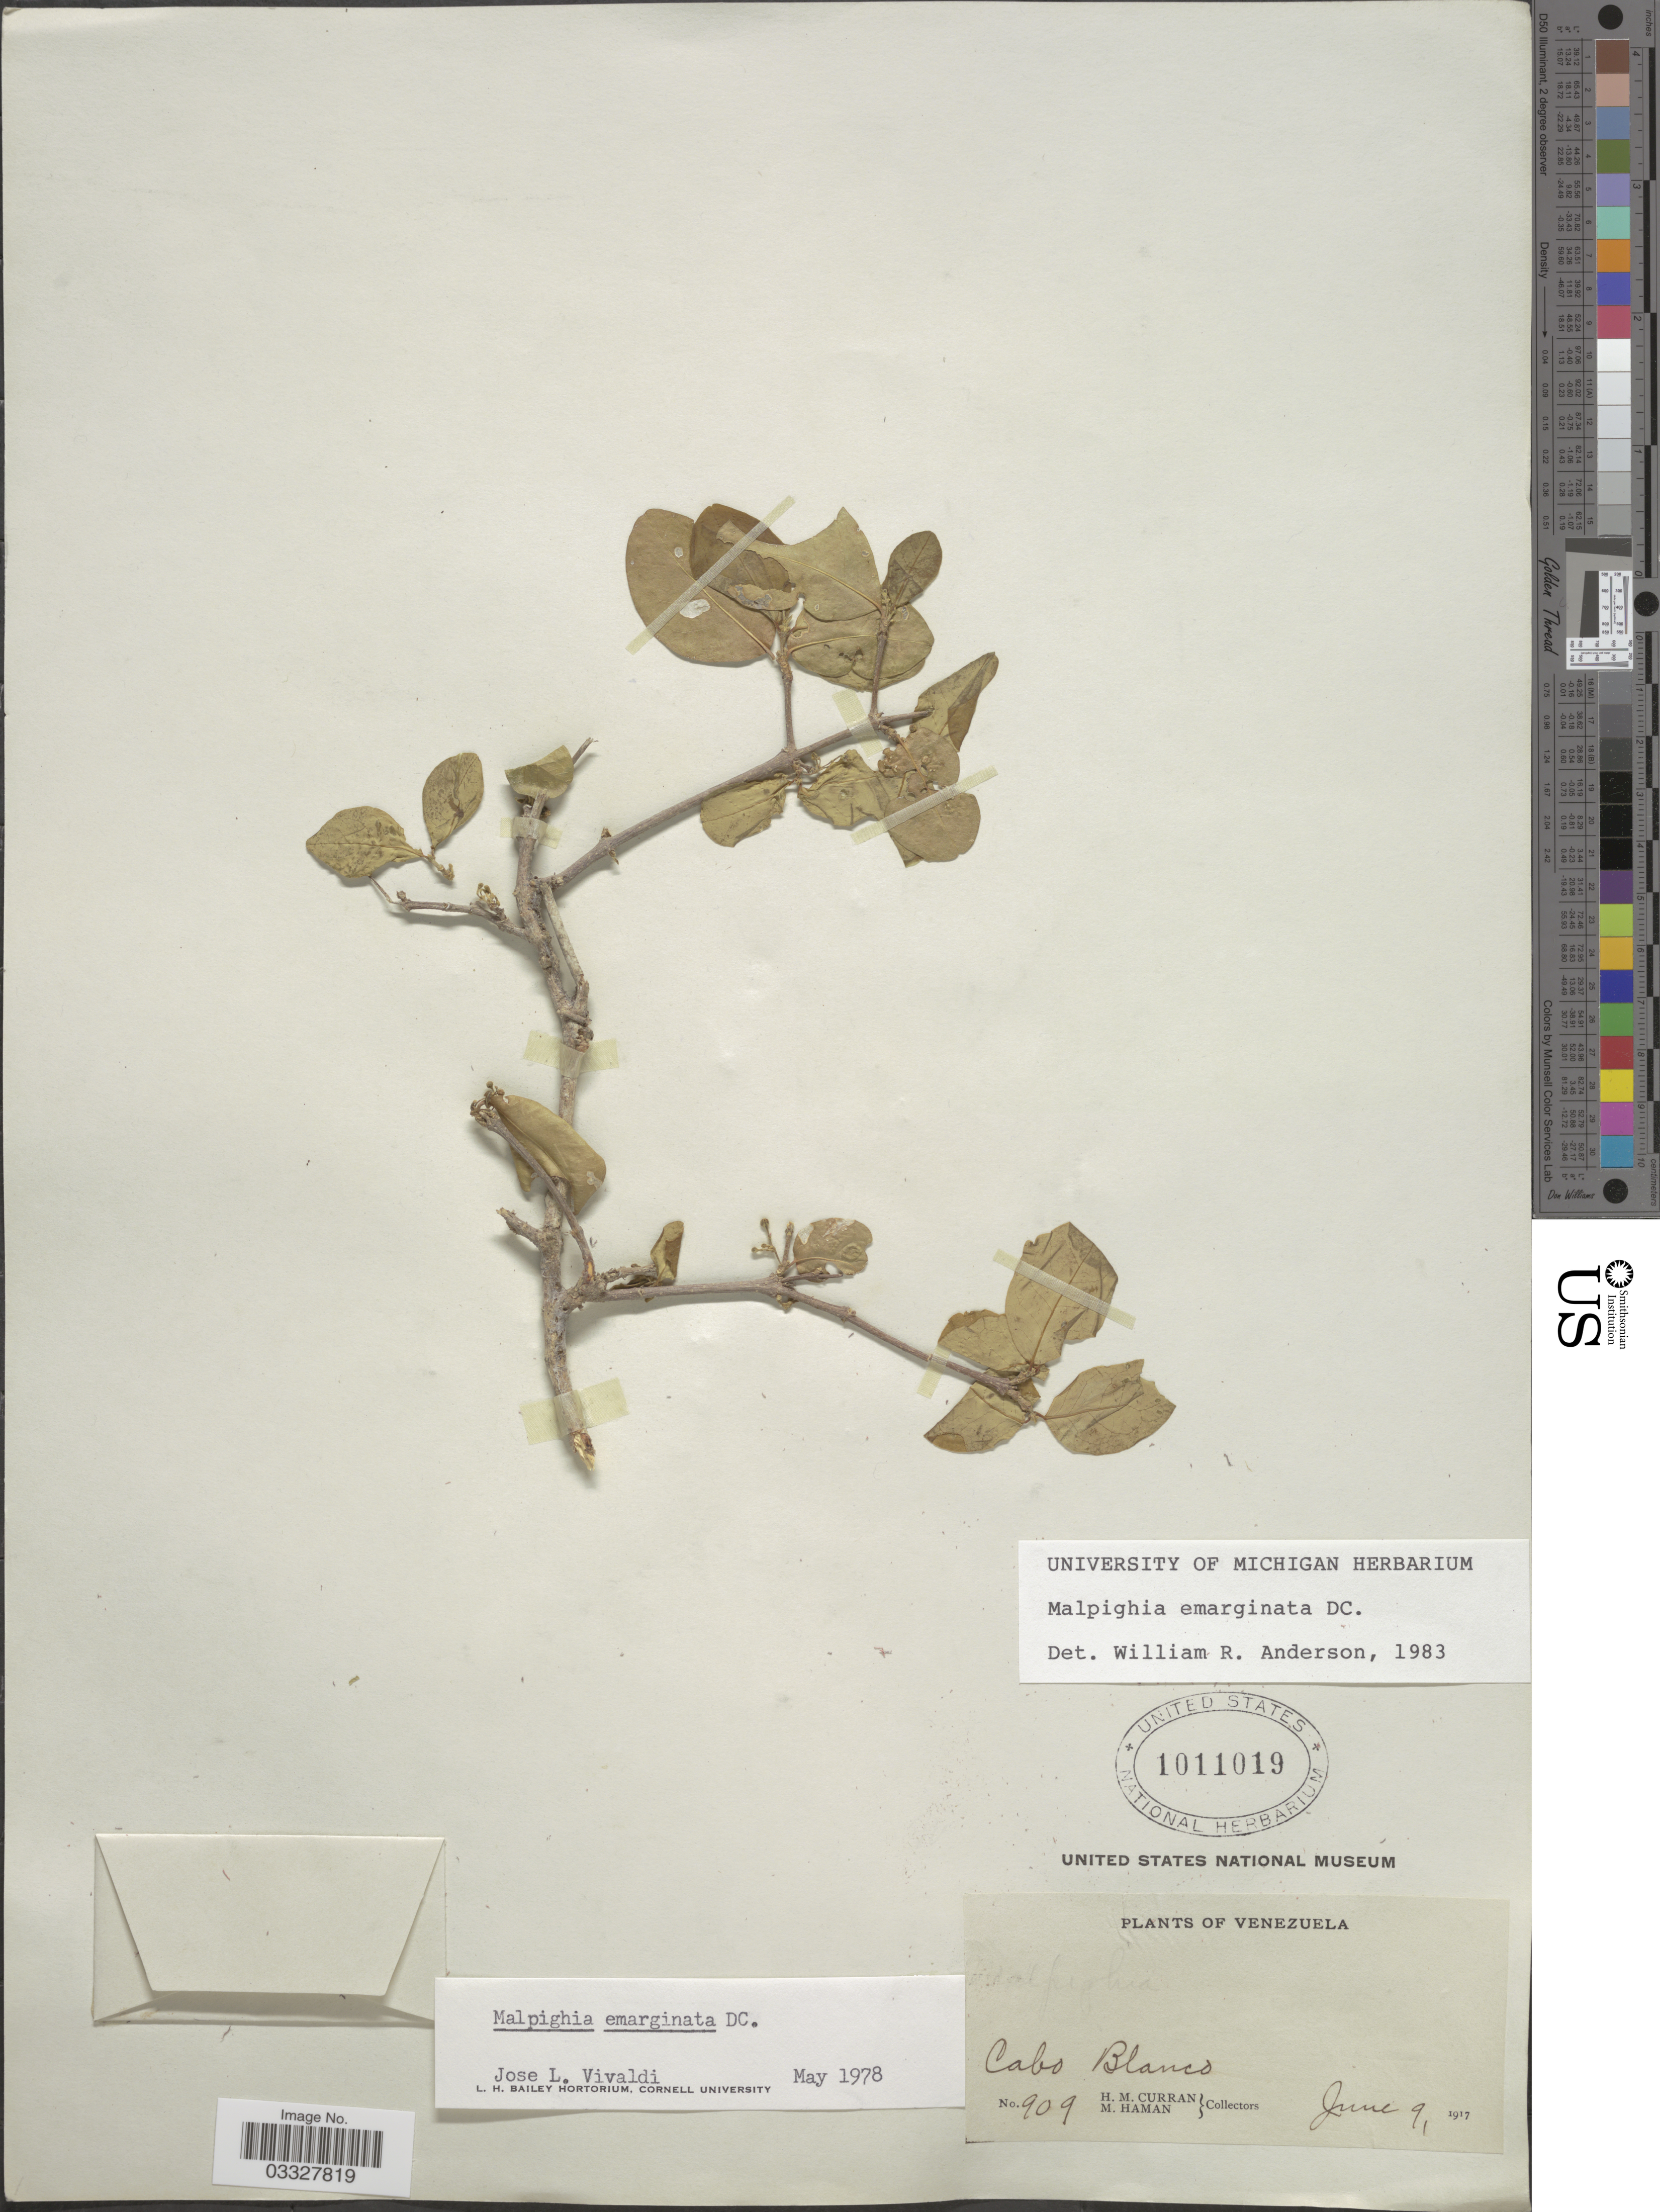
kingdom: Plantae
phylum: Tracheophyta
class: Magnoliopsida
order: Malpighiales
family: Malpighiaceae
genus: Malpighia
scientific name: Malpighia emarginata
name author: DC.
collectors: H. M. Curran & M. Haman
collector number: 909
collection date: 1917-06-09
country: Venezuela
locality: Cabo Blanco.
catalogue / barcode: US 1011019